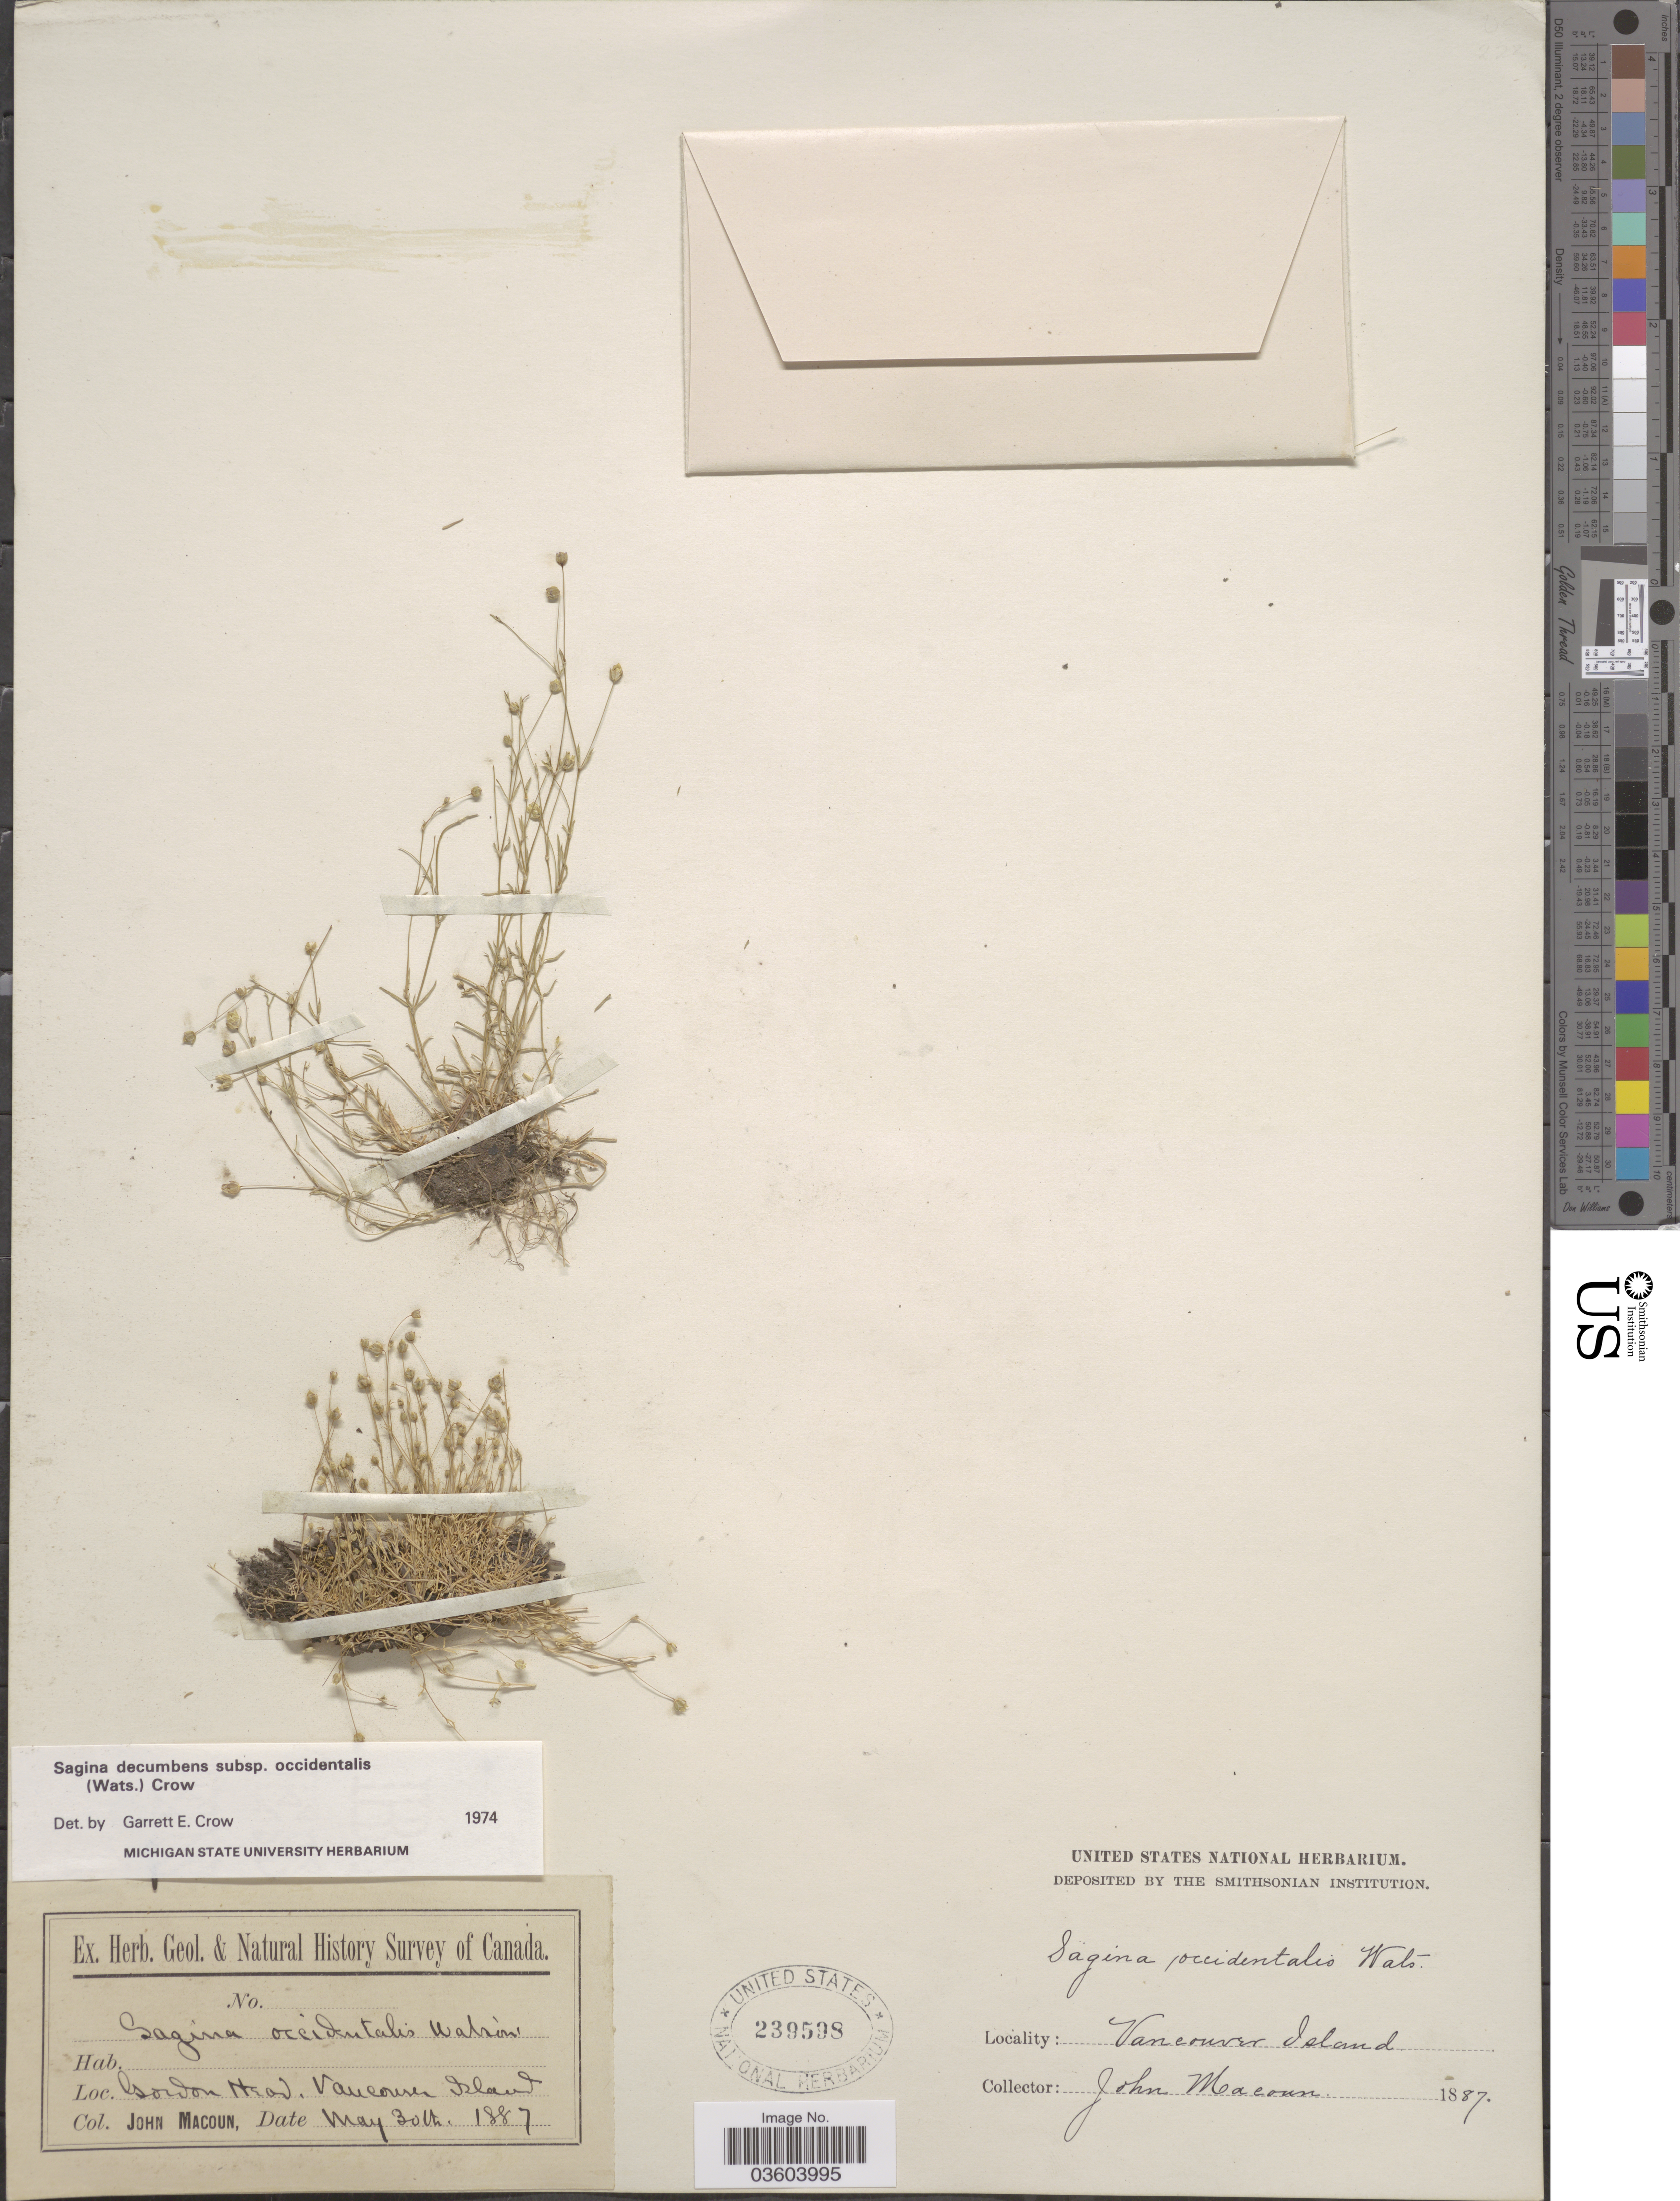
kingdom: Plantae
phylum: Tracheophyta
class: Magnoliopsida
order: Caryophyllales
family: Caryophyllaceae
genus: Sagina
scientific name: Sagina decumbens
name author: (Elliott) Torr. & A. Gray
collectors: J. Macoun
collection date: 1887-05-30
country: Canada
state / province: British Columbia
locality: Gordon Head. Vancouver Island.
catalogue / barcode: US 239598